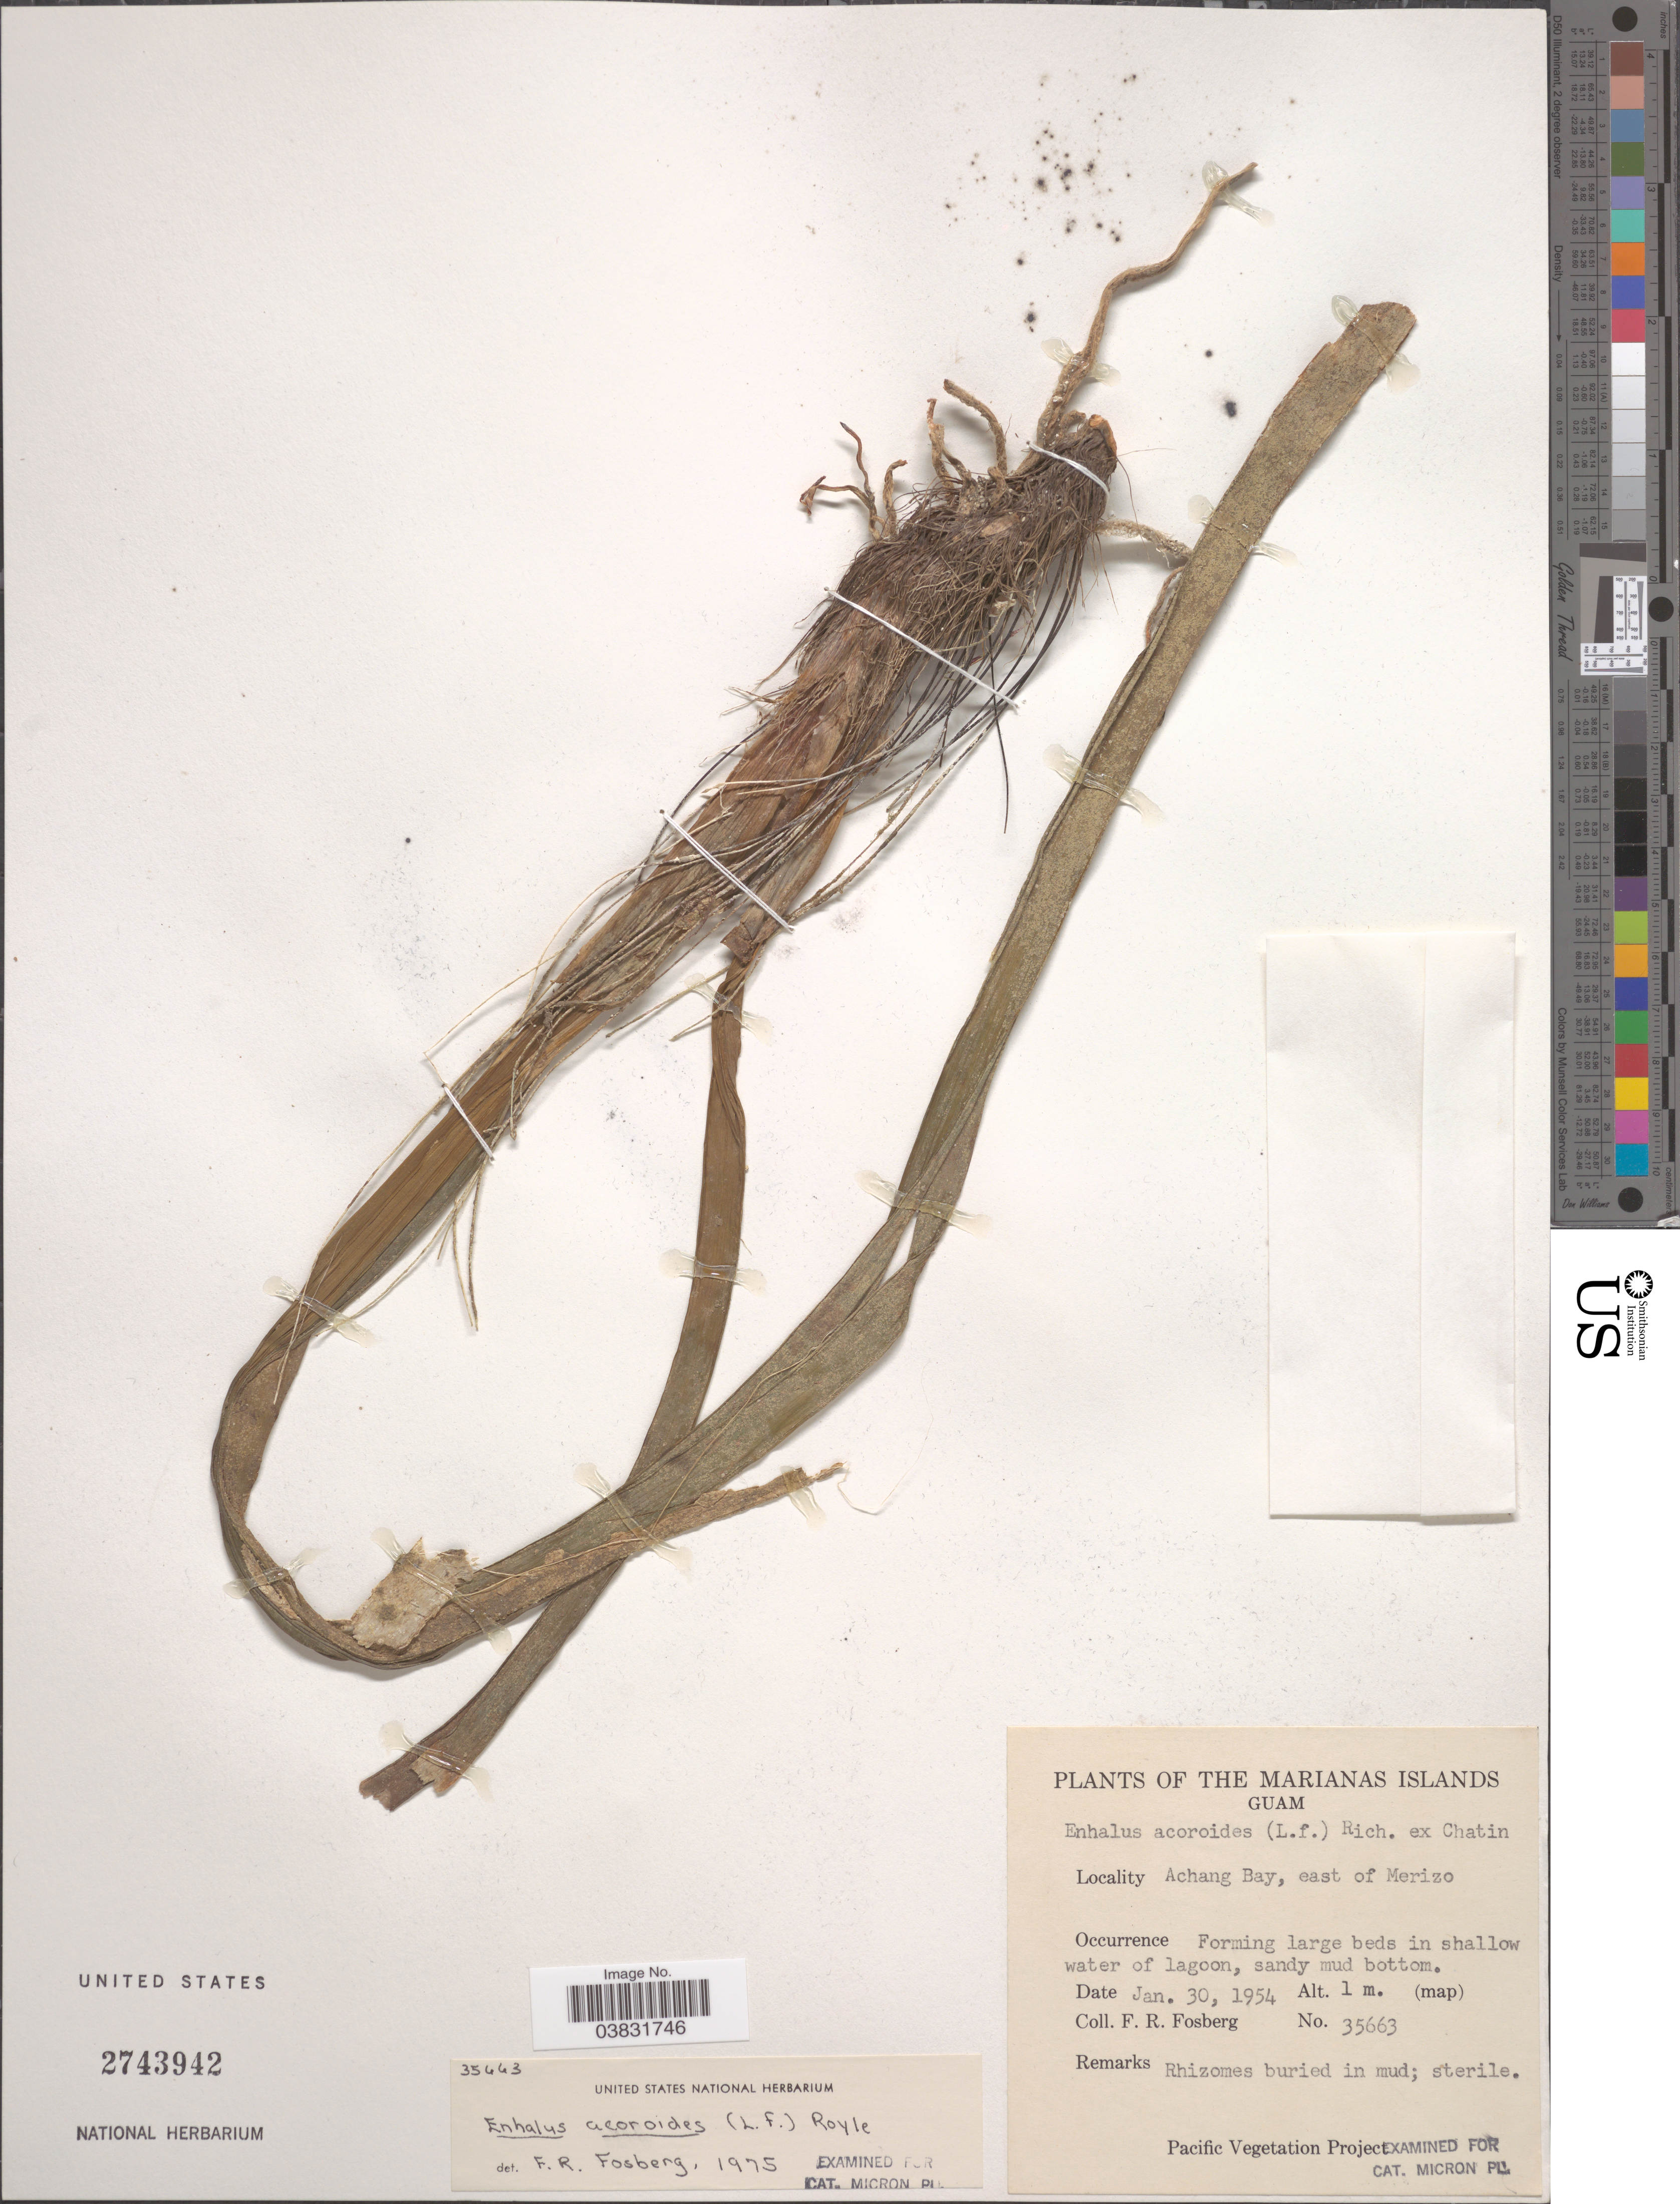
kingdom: Plantae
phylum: Tracheophyta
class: Liliopsida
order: Alismatales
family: Hydrocharitaceae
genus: Enhalus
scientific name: Enhalus acoroides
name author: (L. f.) Royle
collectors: F. R. Fosberg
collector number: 35663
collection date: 1954-01-30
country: Guam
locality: The Marianas Islands. Achang Bay, east of Merizo.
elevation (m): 1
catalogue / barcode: US 2743942